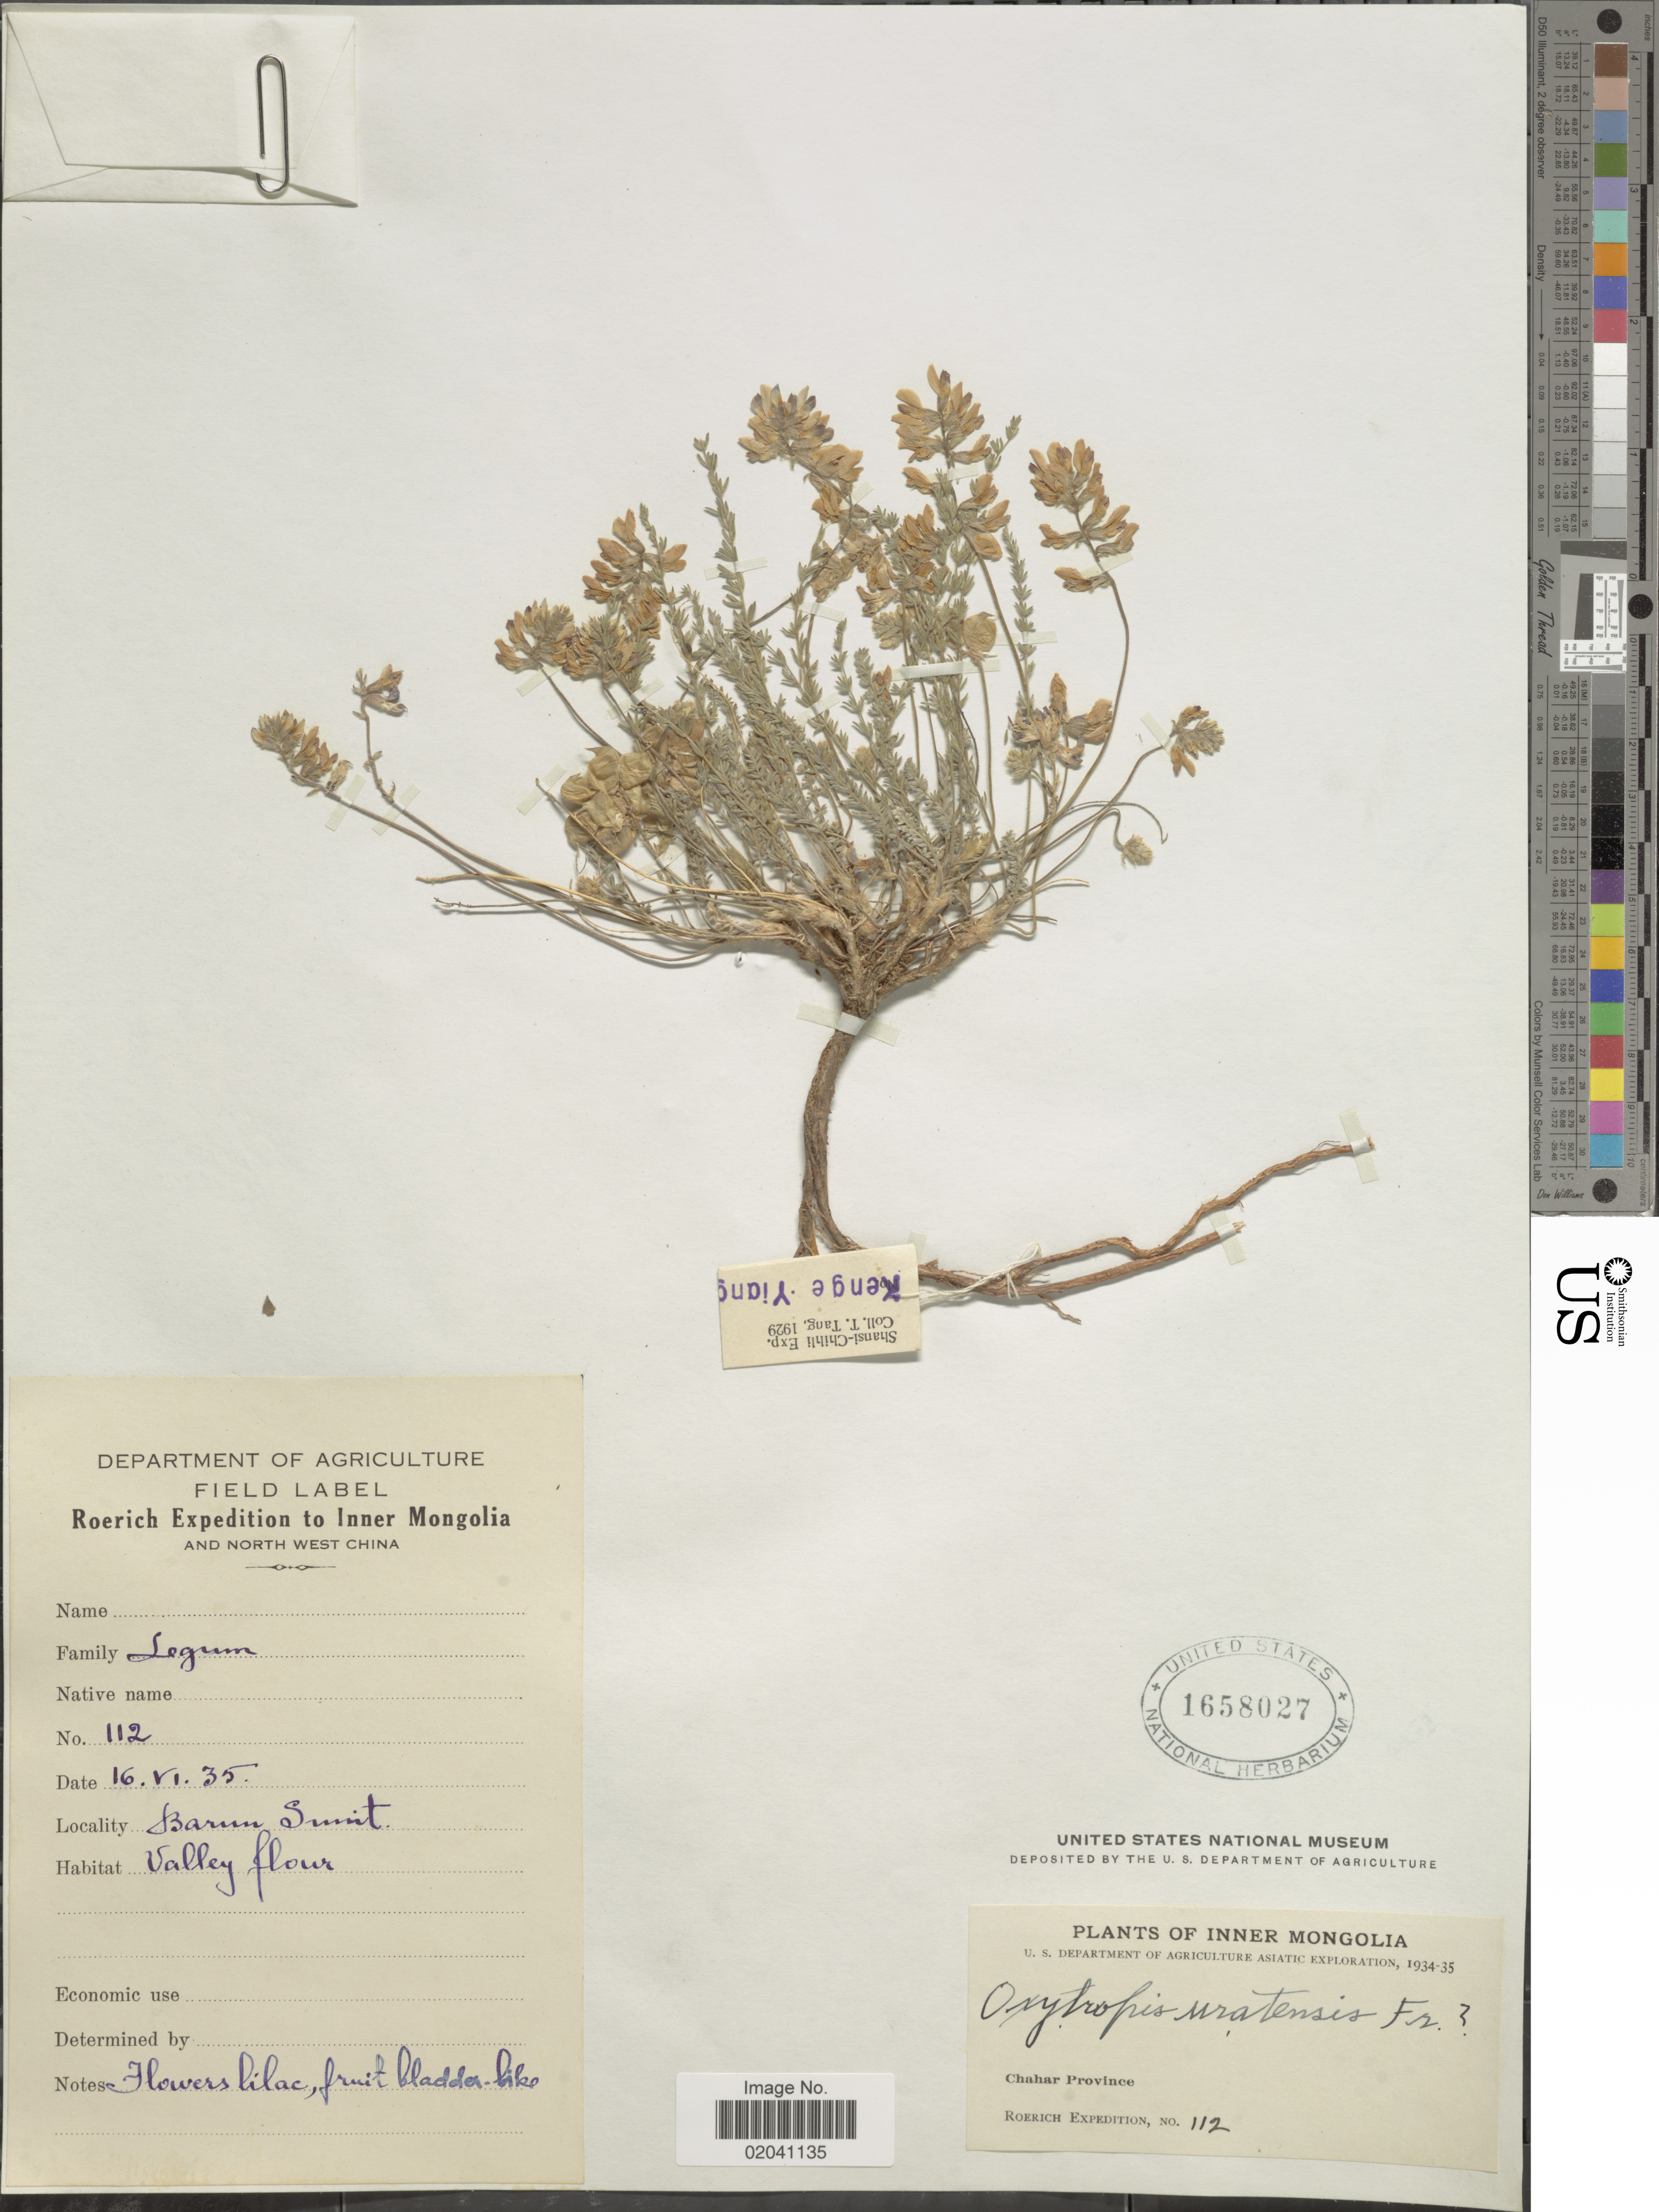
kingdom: Plantae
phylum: Tracheophyta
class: Magnoliopsida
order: Fabales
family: Fabaceae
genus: Oxytropis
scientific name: Oxytropis uratensis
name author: Franch.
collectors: Roerich Expedition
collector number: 112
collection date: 1935-06-16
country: China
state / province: Nei Monggol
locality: Inner Mongolia. Chahar Province. Barun Sunit, North West China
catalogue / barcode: US 1658027